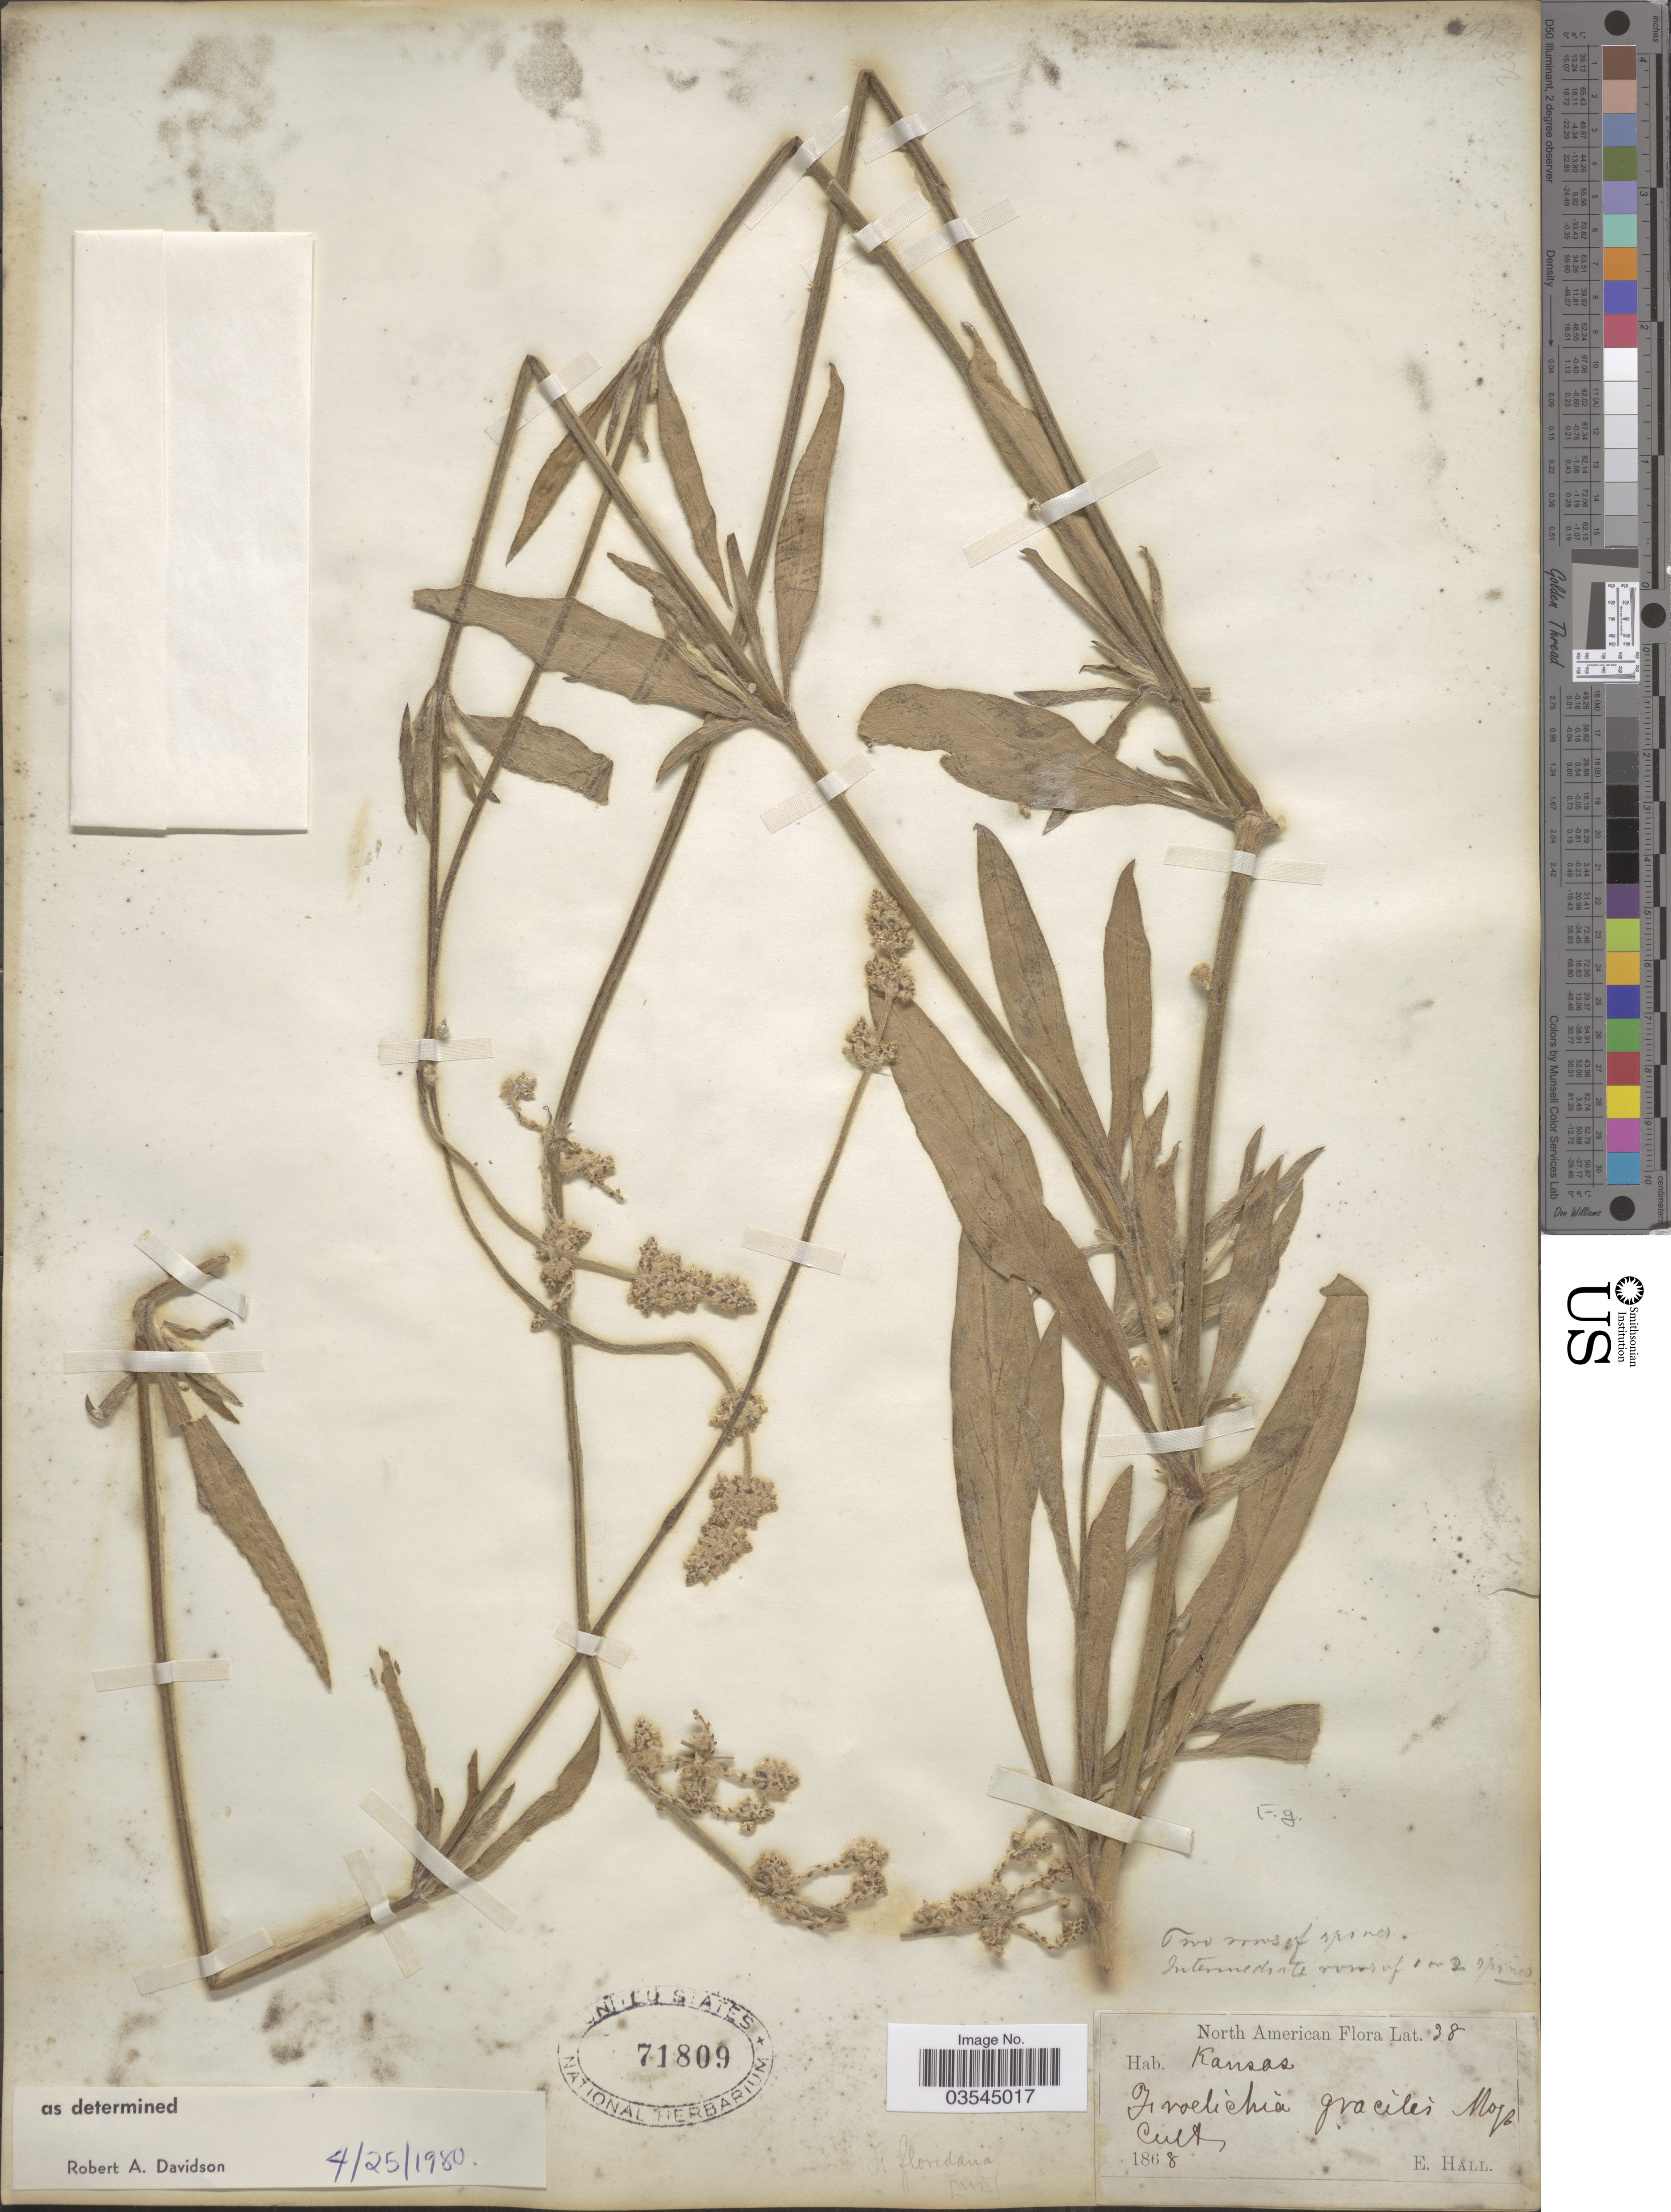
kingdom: Plantae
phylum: Tracheophyta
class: Magnoliopsida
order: Caryophyllales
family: Amaranthaceae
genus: Froelichia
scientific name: Froelichia gracilis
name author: (Hook.) Moq.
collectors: E. Hall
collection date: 1868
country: United States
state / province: Kansas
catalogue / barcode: US 71809